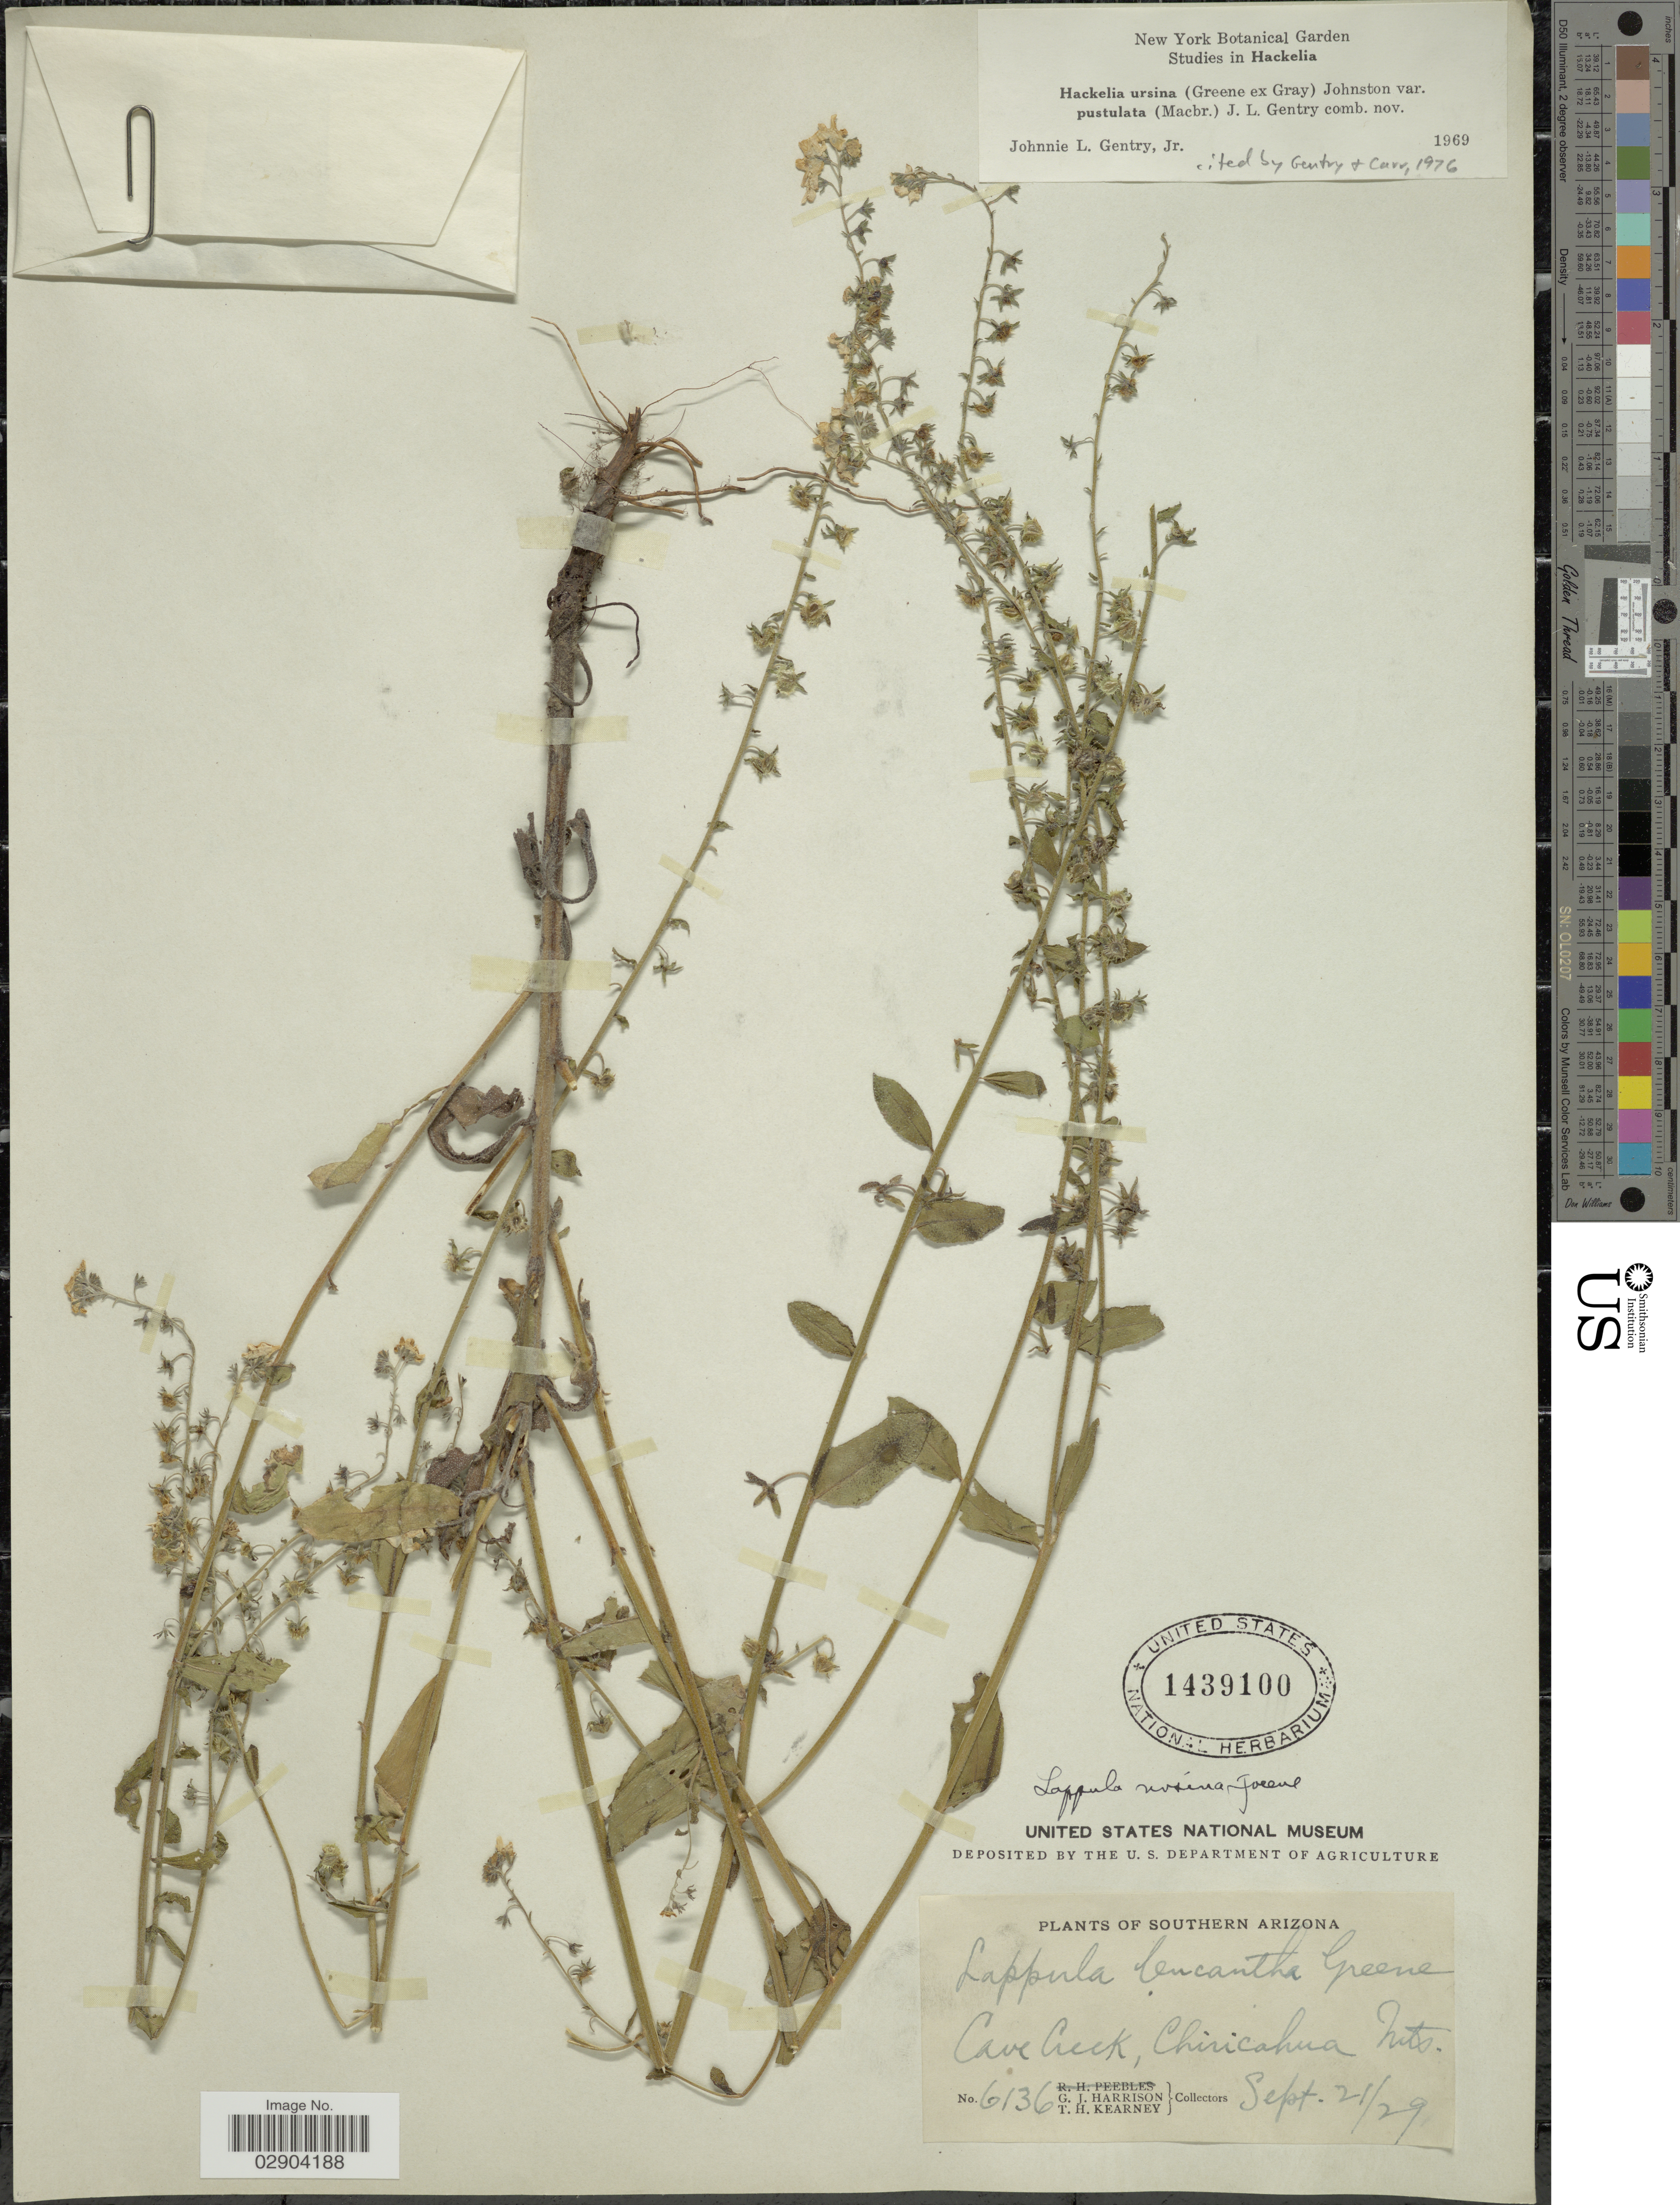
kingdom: Plantae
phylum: Tracheophyta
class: Magnoliopsida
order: Boraginales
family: Boraginaceae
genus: Hackelia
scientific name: Hackelia ursina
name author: (Greene ex A. Gray) I.M. Johnst.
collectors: G. J. Harrison & T. H. Kearney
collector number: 6136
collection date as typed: Transcribed d/m/y: 21/9/29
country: United States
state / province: Arizona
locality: Southern Arizona. Cave Creek, Chiricahua Mts.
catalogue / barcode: US 1439100